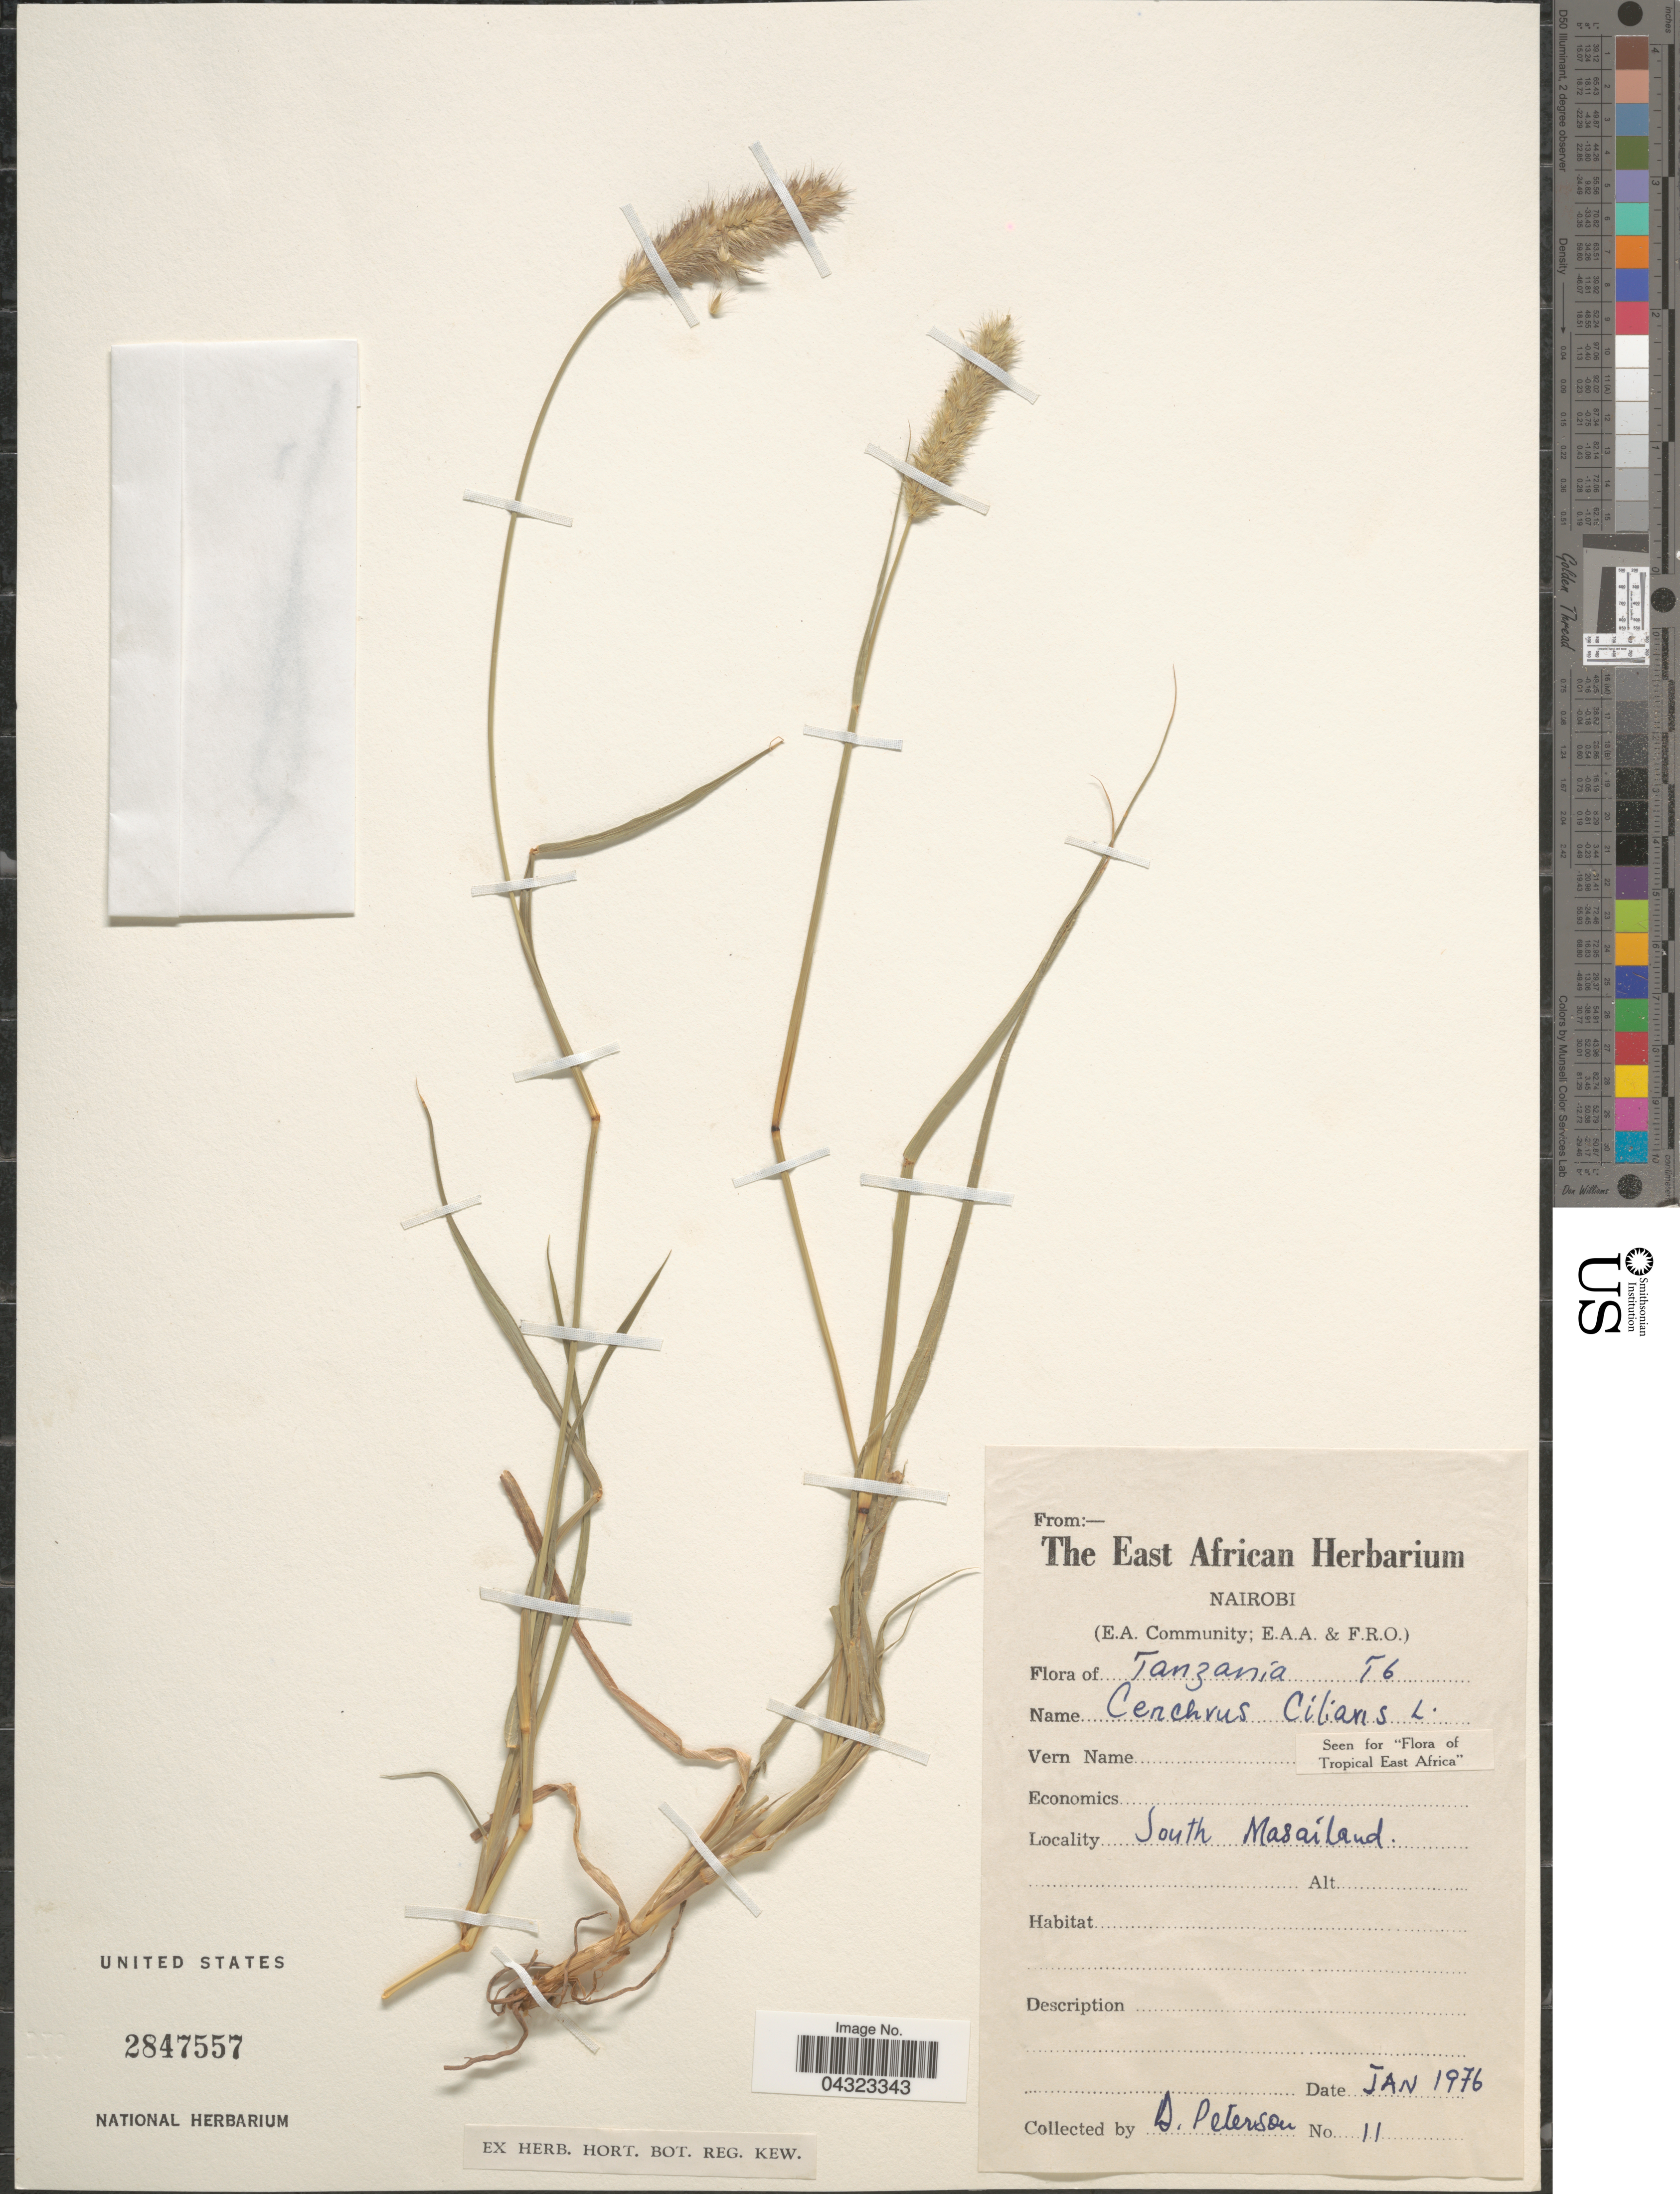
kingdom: Plantae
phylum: Tracheophyta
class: Liliopsida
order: Poales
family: Poaceae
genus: Cenchrus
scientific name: Cenchrus ciliaris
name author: L.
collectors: D. Peterson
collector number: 11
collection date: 1976-01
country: Tanzania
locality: Tanzania T6. South Masailand.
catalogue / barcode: US 2847557